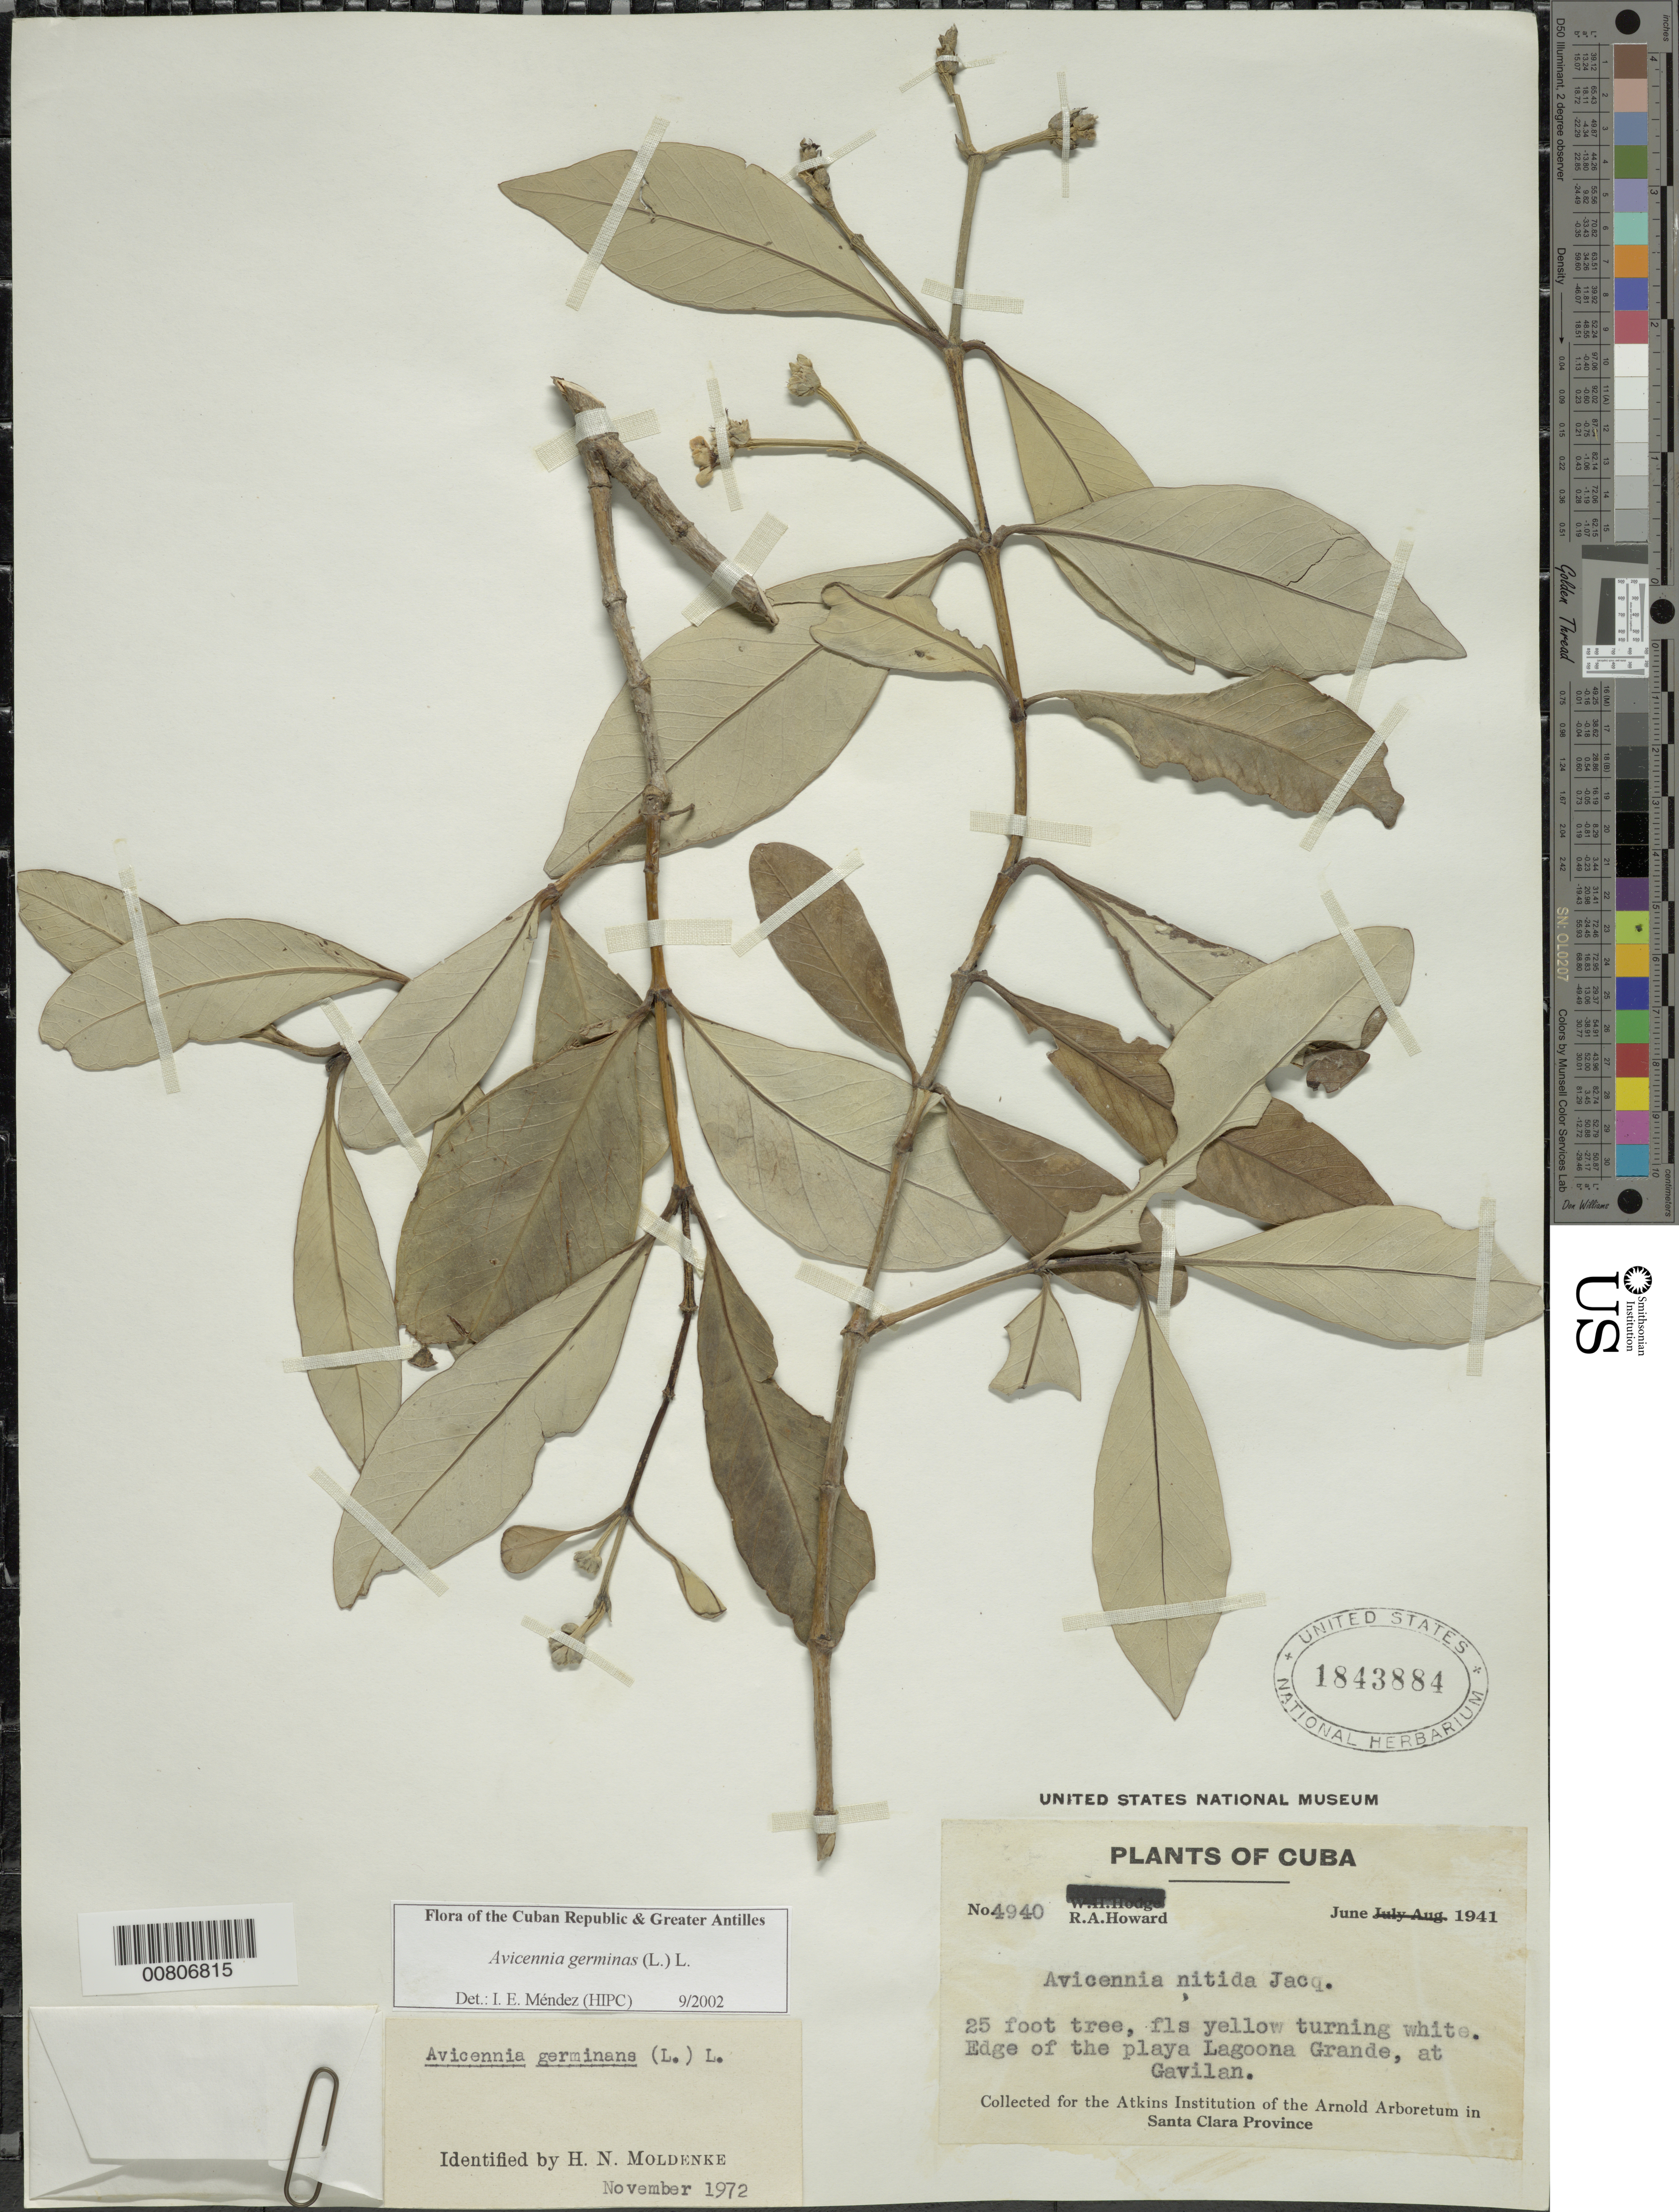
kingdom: Plantae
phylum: Tracheophyta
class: Magnoliopsida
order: Lamiales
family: Acanthaceae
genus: Avicennia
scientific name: Avicennia germinans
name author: (L.) L.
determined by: Méndez, Isidro E., (HIPC)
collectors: R. A. Howard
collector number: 4940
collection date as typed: Jun 1941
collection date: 1941-06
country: Cuba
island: Cuba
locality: Gavilan, Lagoona Grande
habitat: Edge of playa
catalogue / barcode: US 1843885